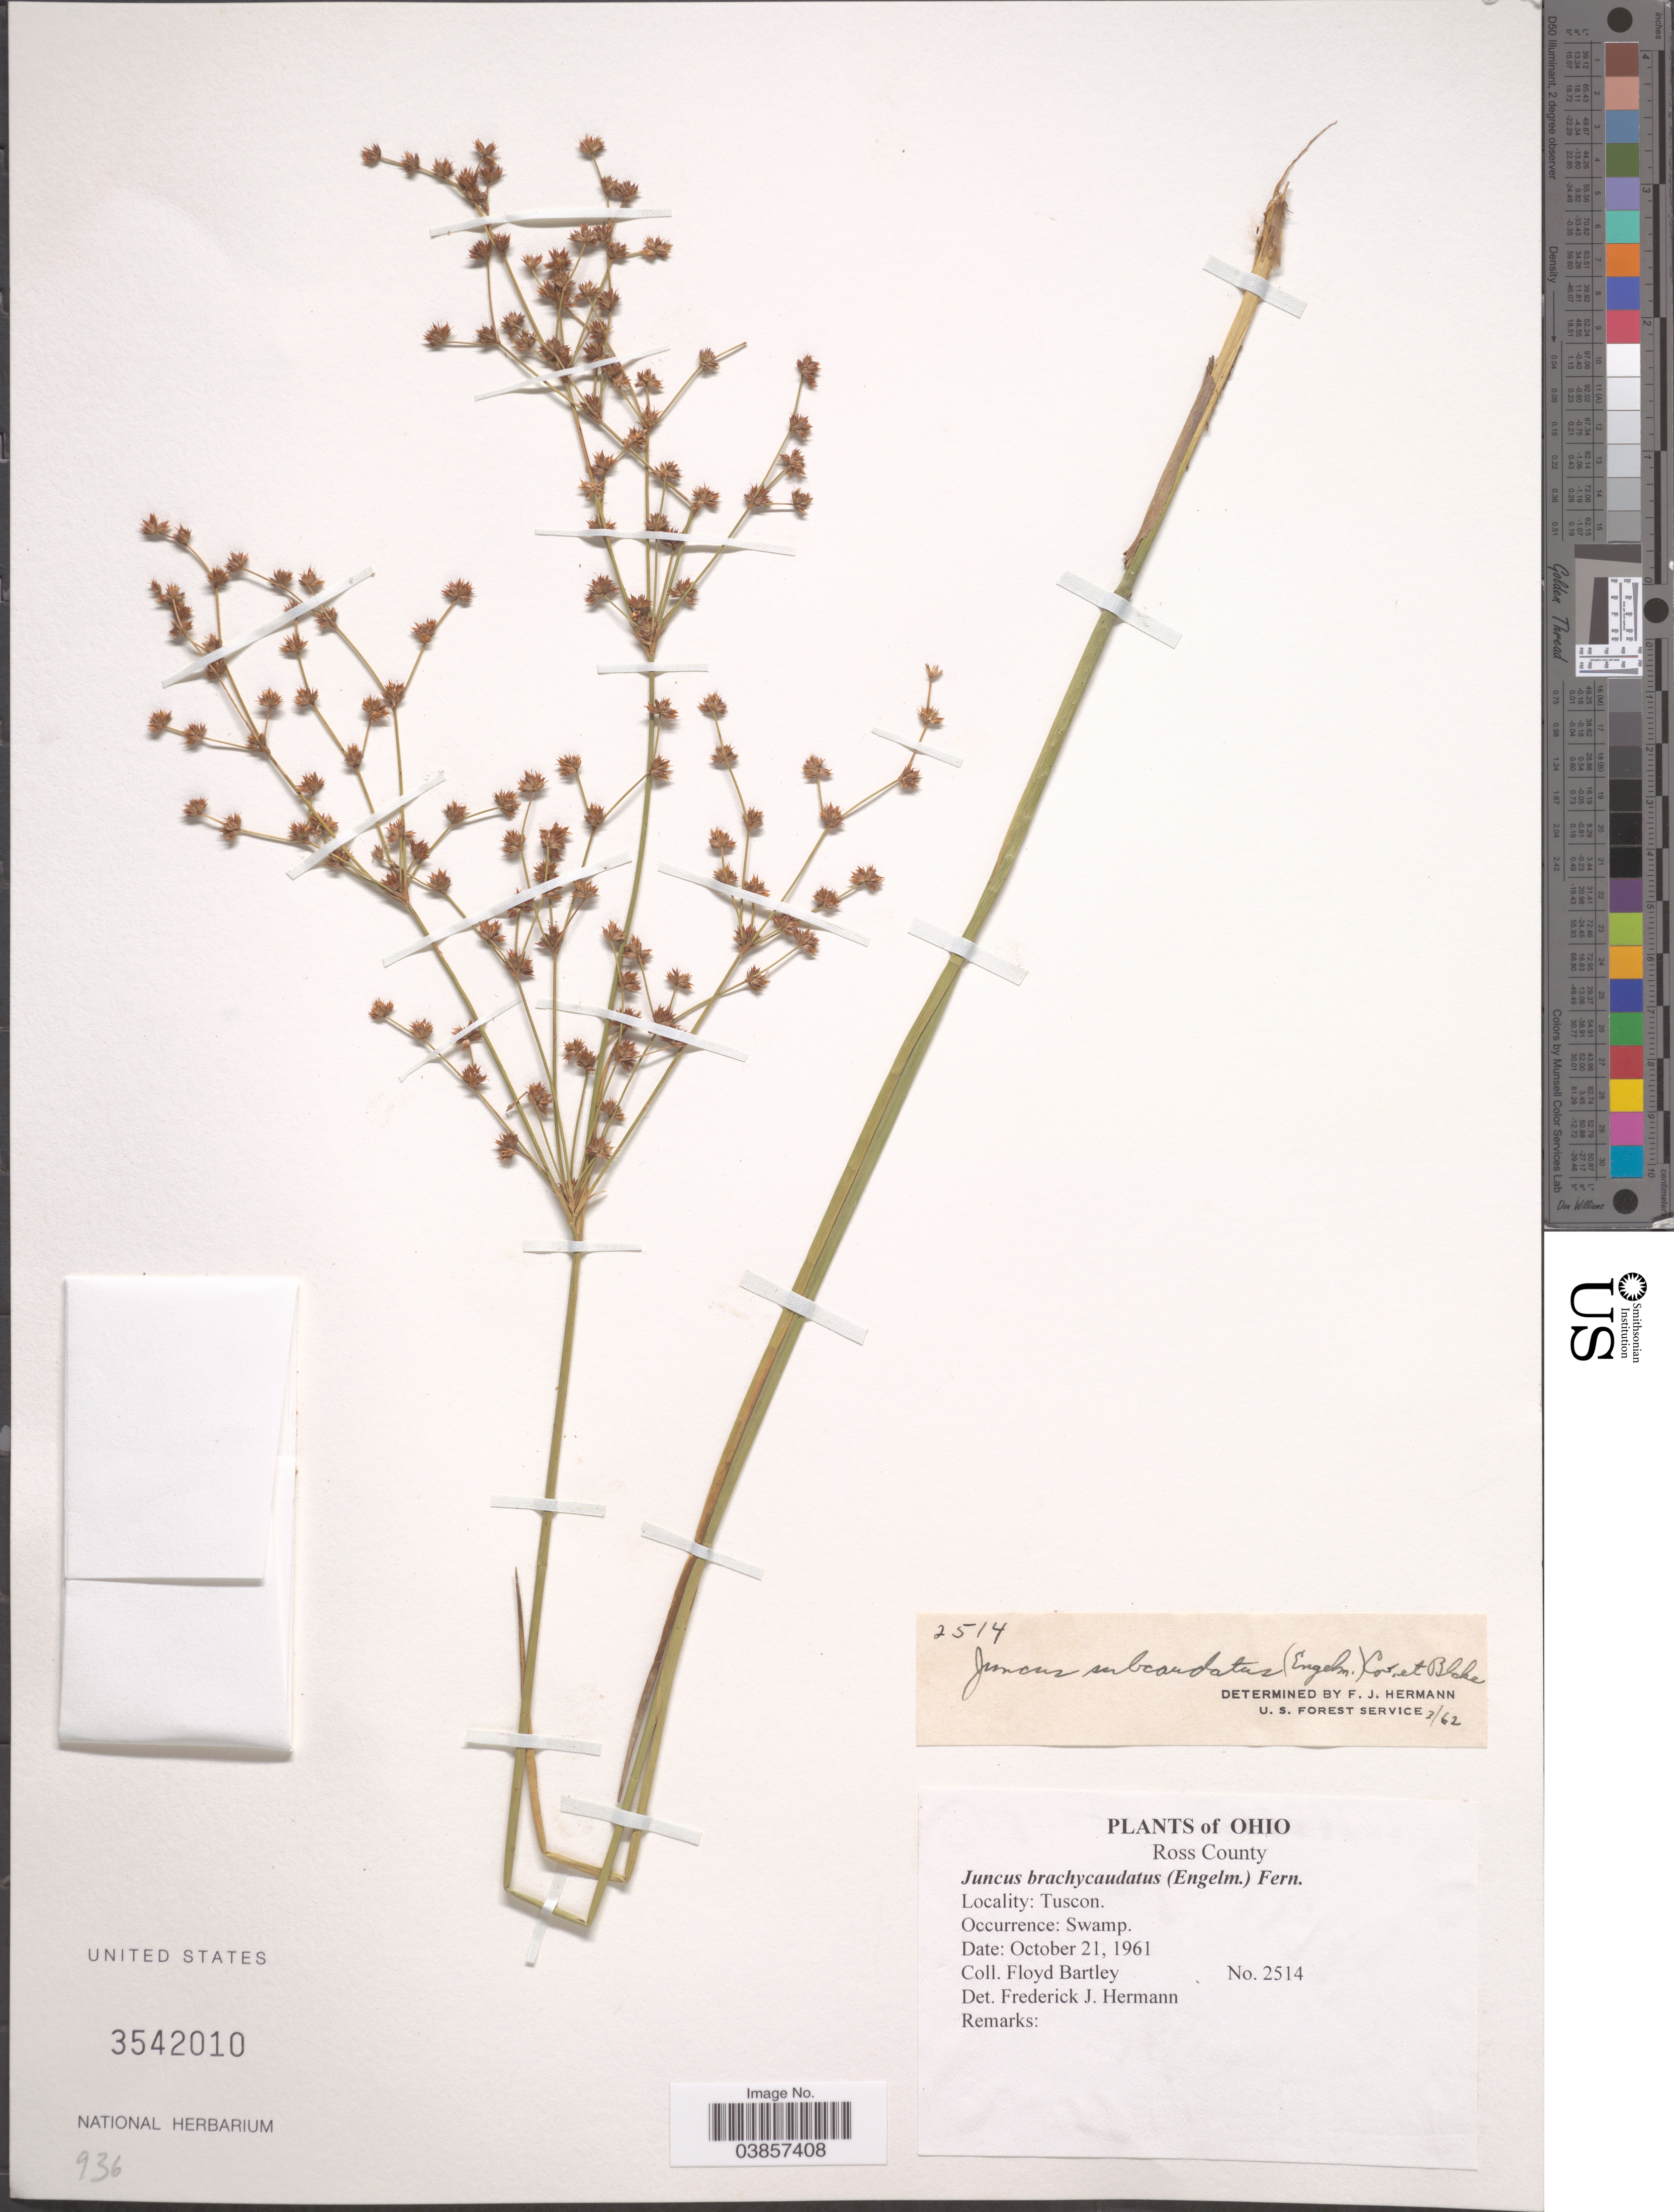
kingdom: Plantae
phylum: Tracheophyta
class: Liliopsida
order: Poales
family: Juncaceae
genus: Juncus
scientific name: Juncus subcaudatus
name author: (Engelm. ex A. Gray) Coville & S.F. Blake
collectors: F. Bartley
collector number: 2514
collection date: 1961-10-21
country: United States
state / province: Ohio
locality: Ross County. Tucson.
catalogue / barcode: US 3542010